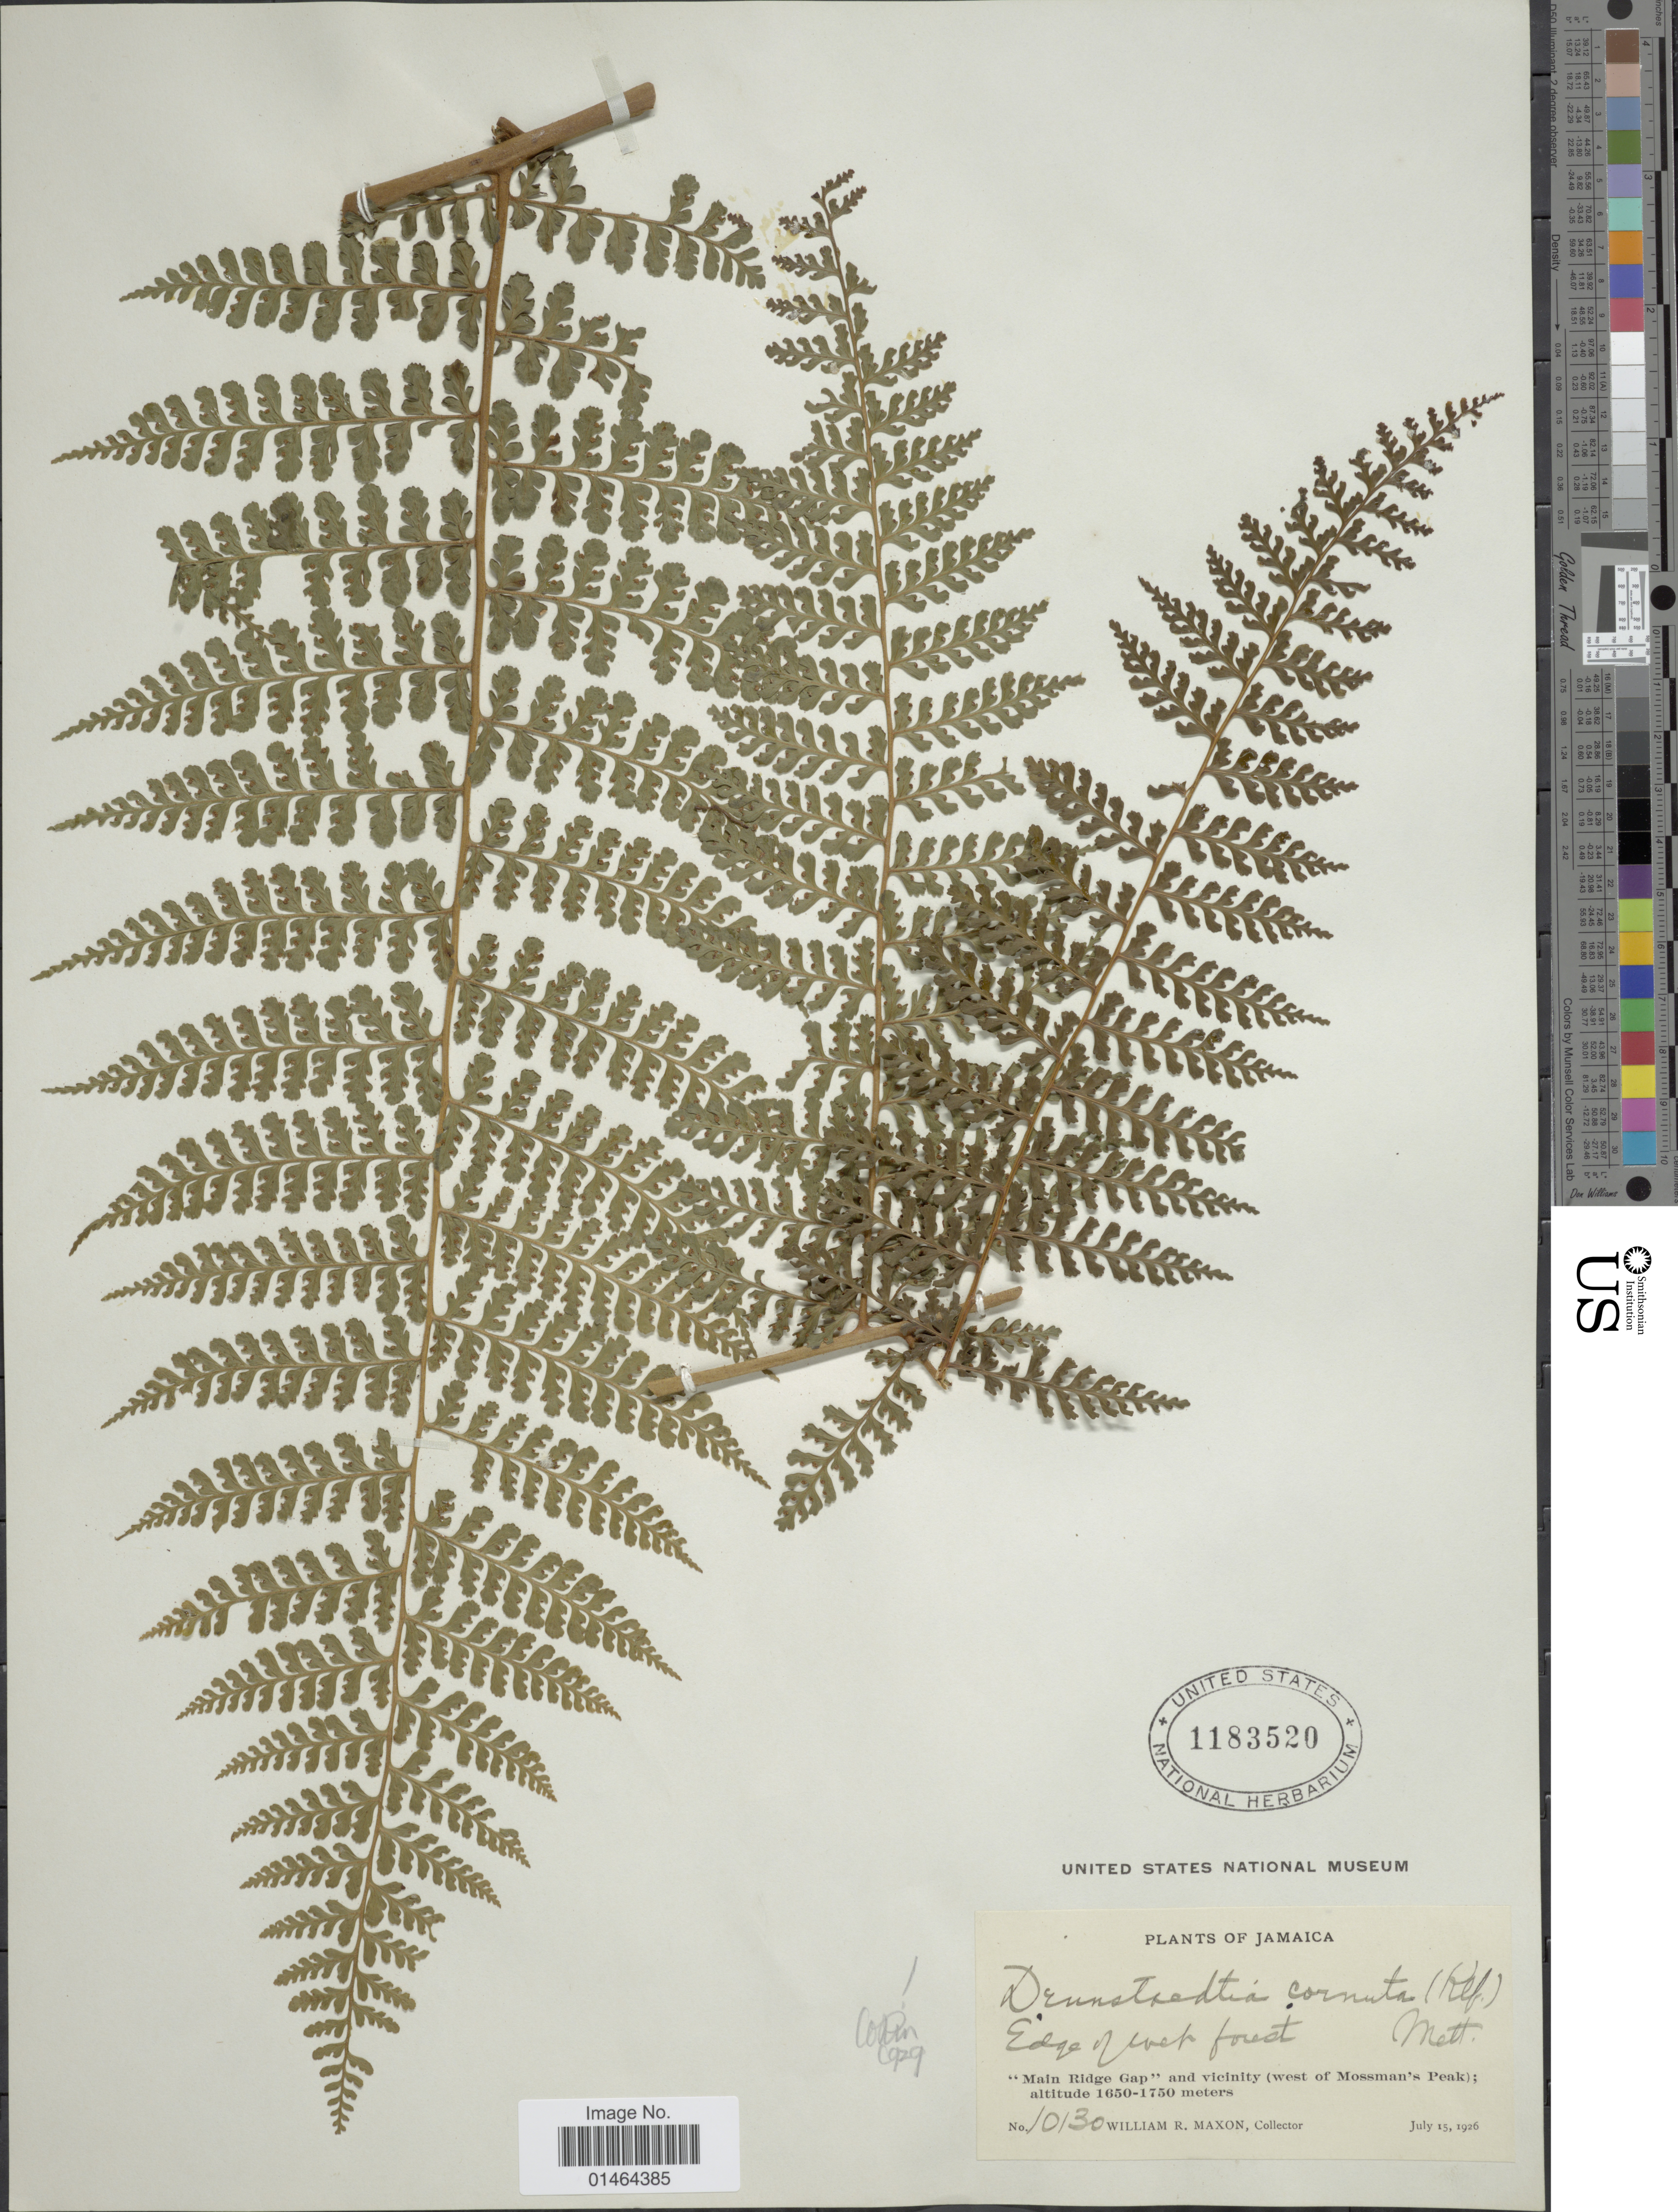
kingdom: Plantae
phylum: Tracheophyta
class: Polypodiopsida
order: Polypodiales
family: Dennstaedtiaceae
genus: Dennstaedtia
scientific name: Dennstaedtia cornuta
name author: (Kaulf.) Mett.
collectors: W. R. Maxon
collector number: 10130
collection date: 1926-07-15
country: Jamaica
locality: Main Ridge Gap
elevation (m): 1650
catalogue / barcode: US 1183520